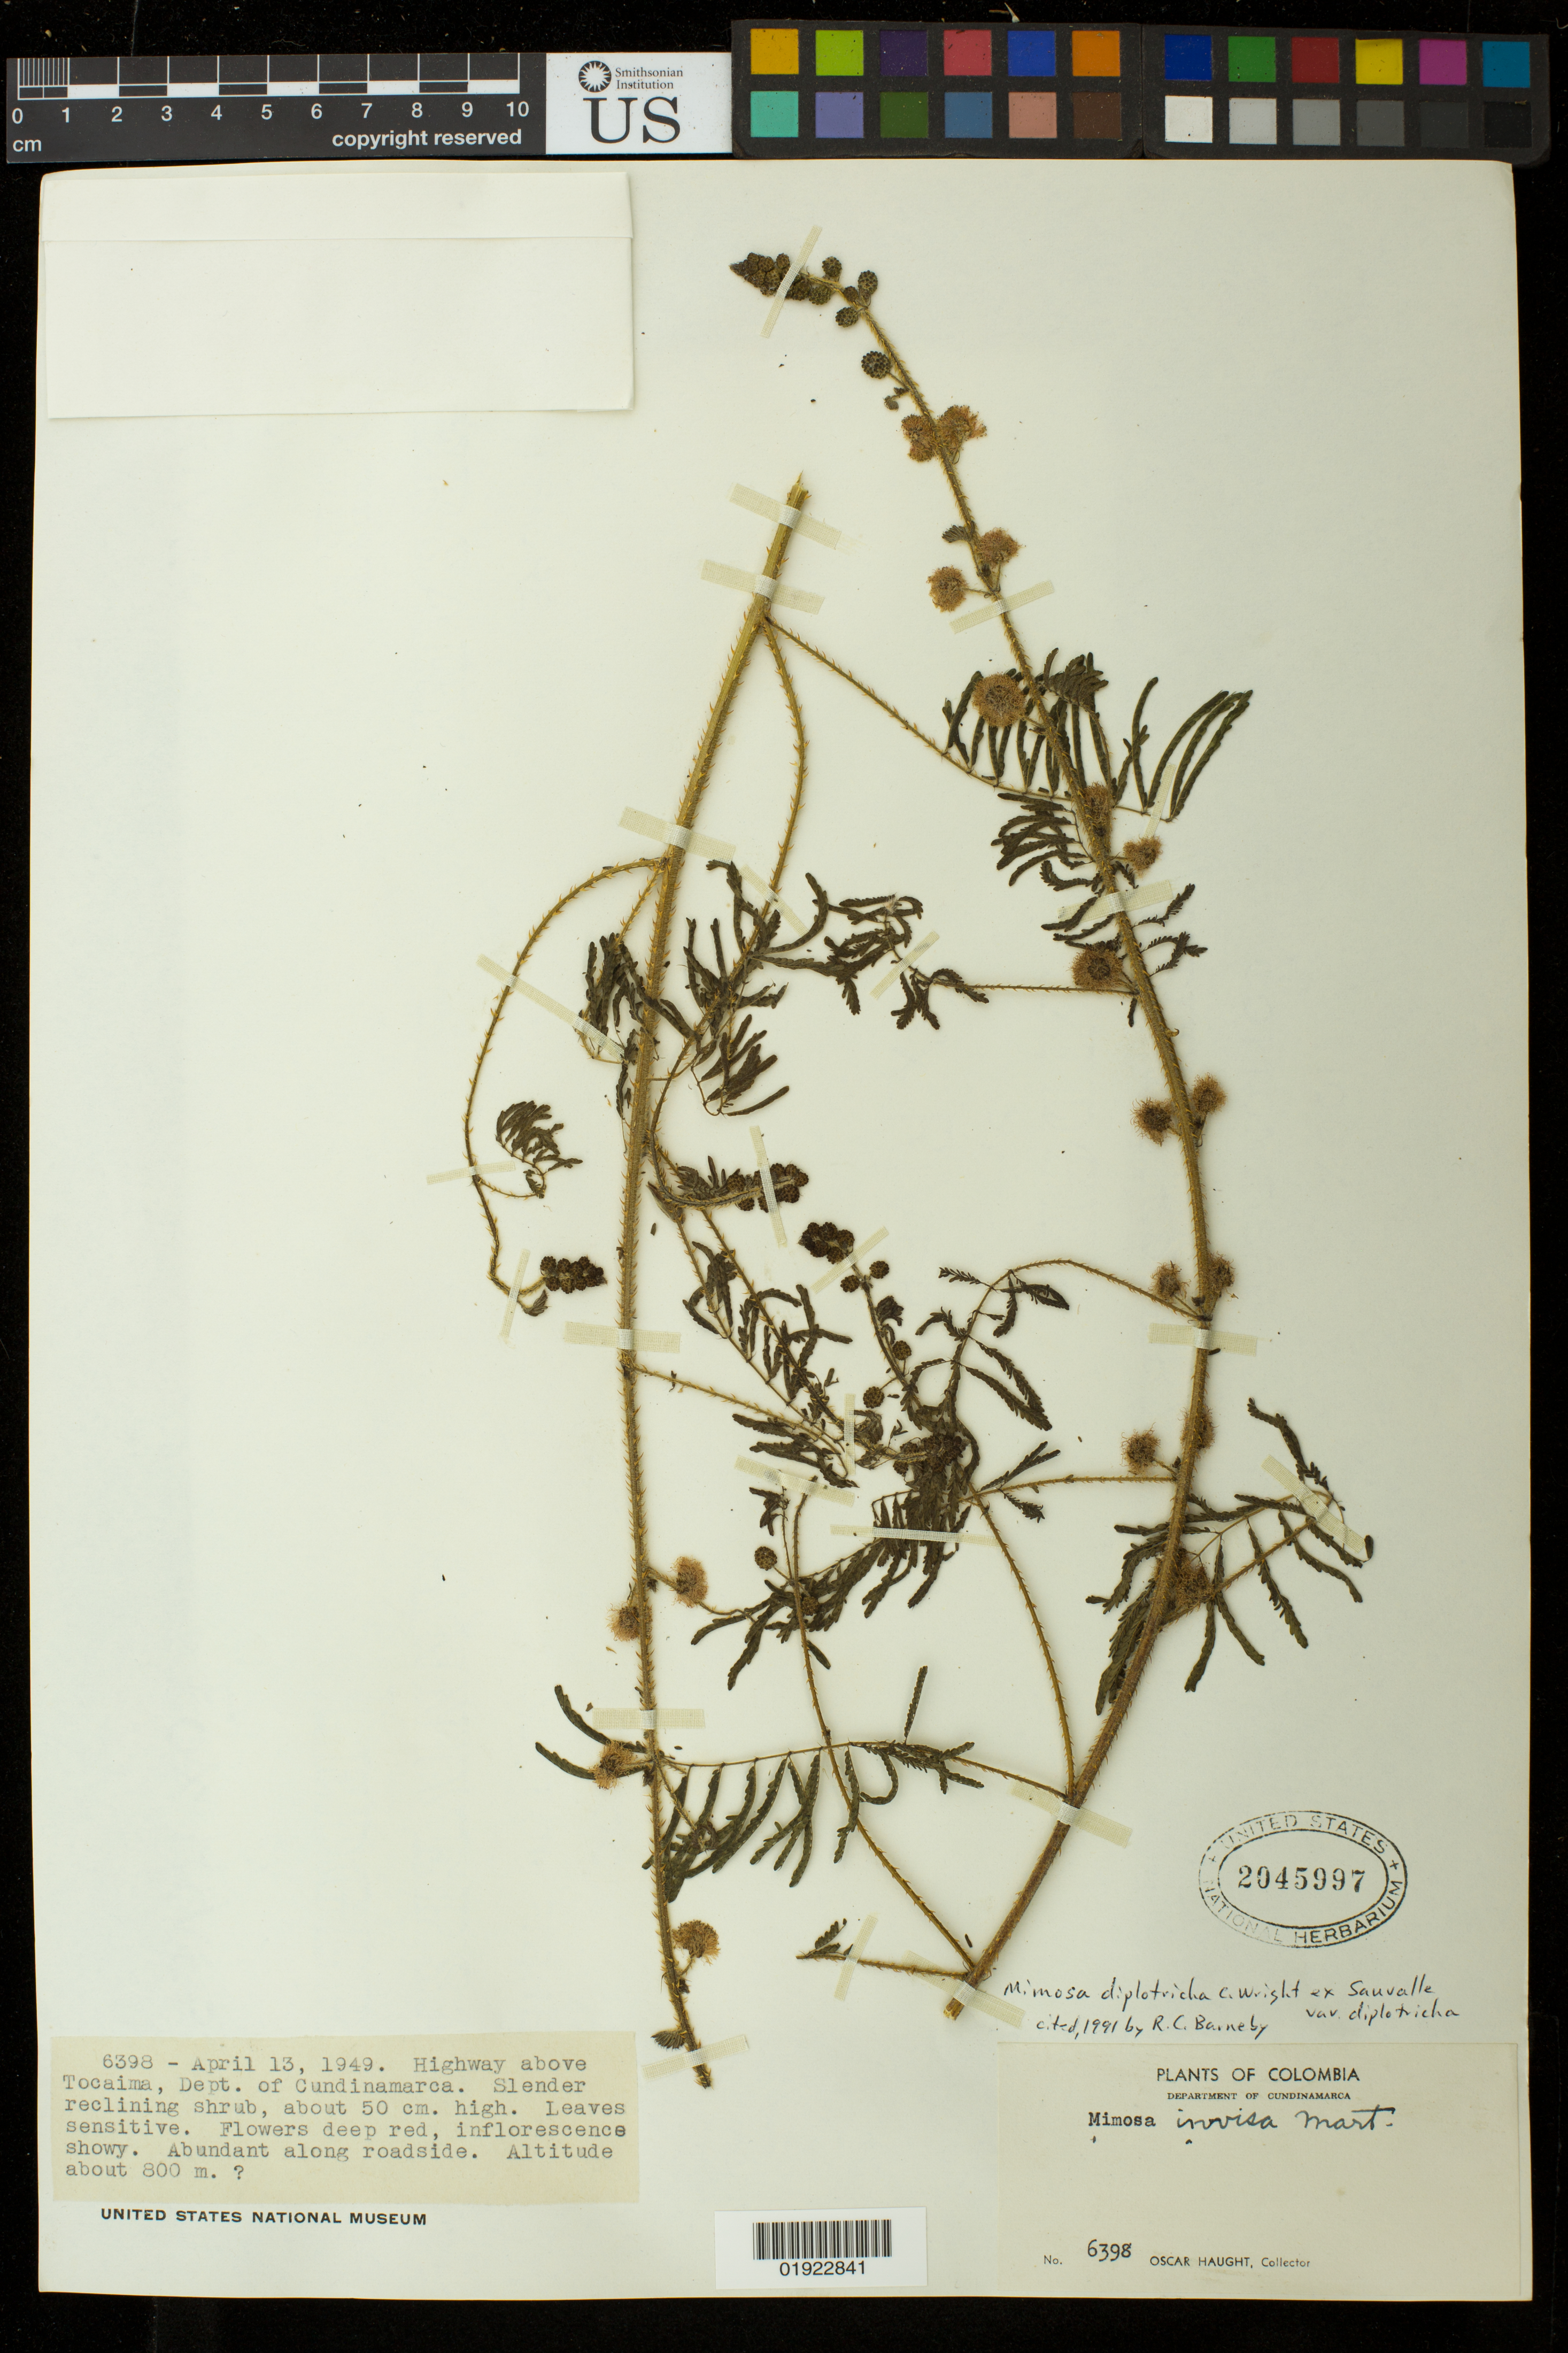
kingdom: Plantae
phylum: Tracheophyta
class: Magnoliopsida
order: Fabales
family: Fabaceae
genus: Mimosa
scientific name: Mimosa diplotricha var. diplotricha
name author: C. Wright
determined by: Barneby, Rupert C., (NY)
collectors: O. L. Haught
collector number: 6398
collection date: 1949-04-13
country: Colombia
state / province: Cundinamarca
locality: Highway above Tocaima.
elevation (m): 800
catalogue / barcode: US 2045997